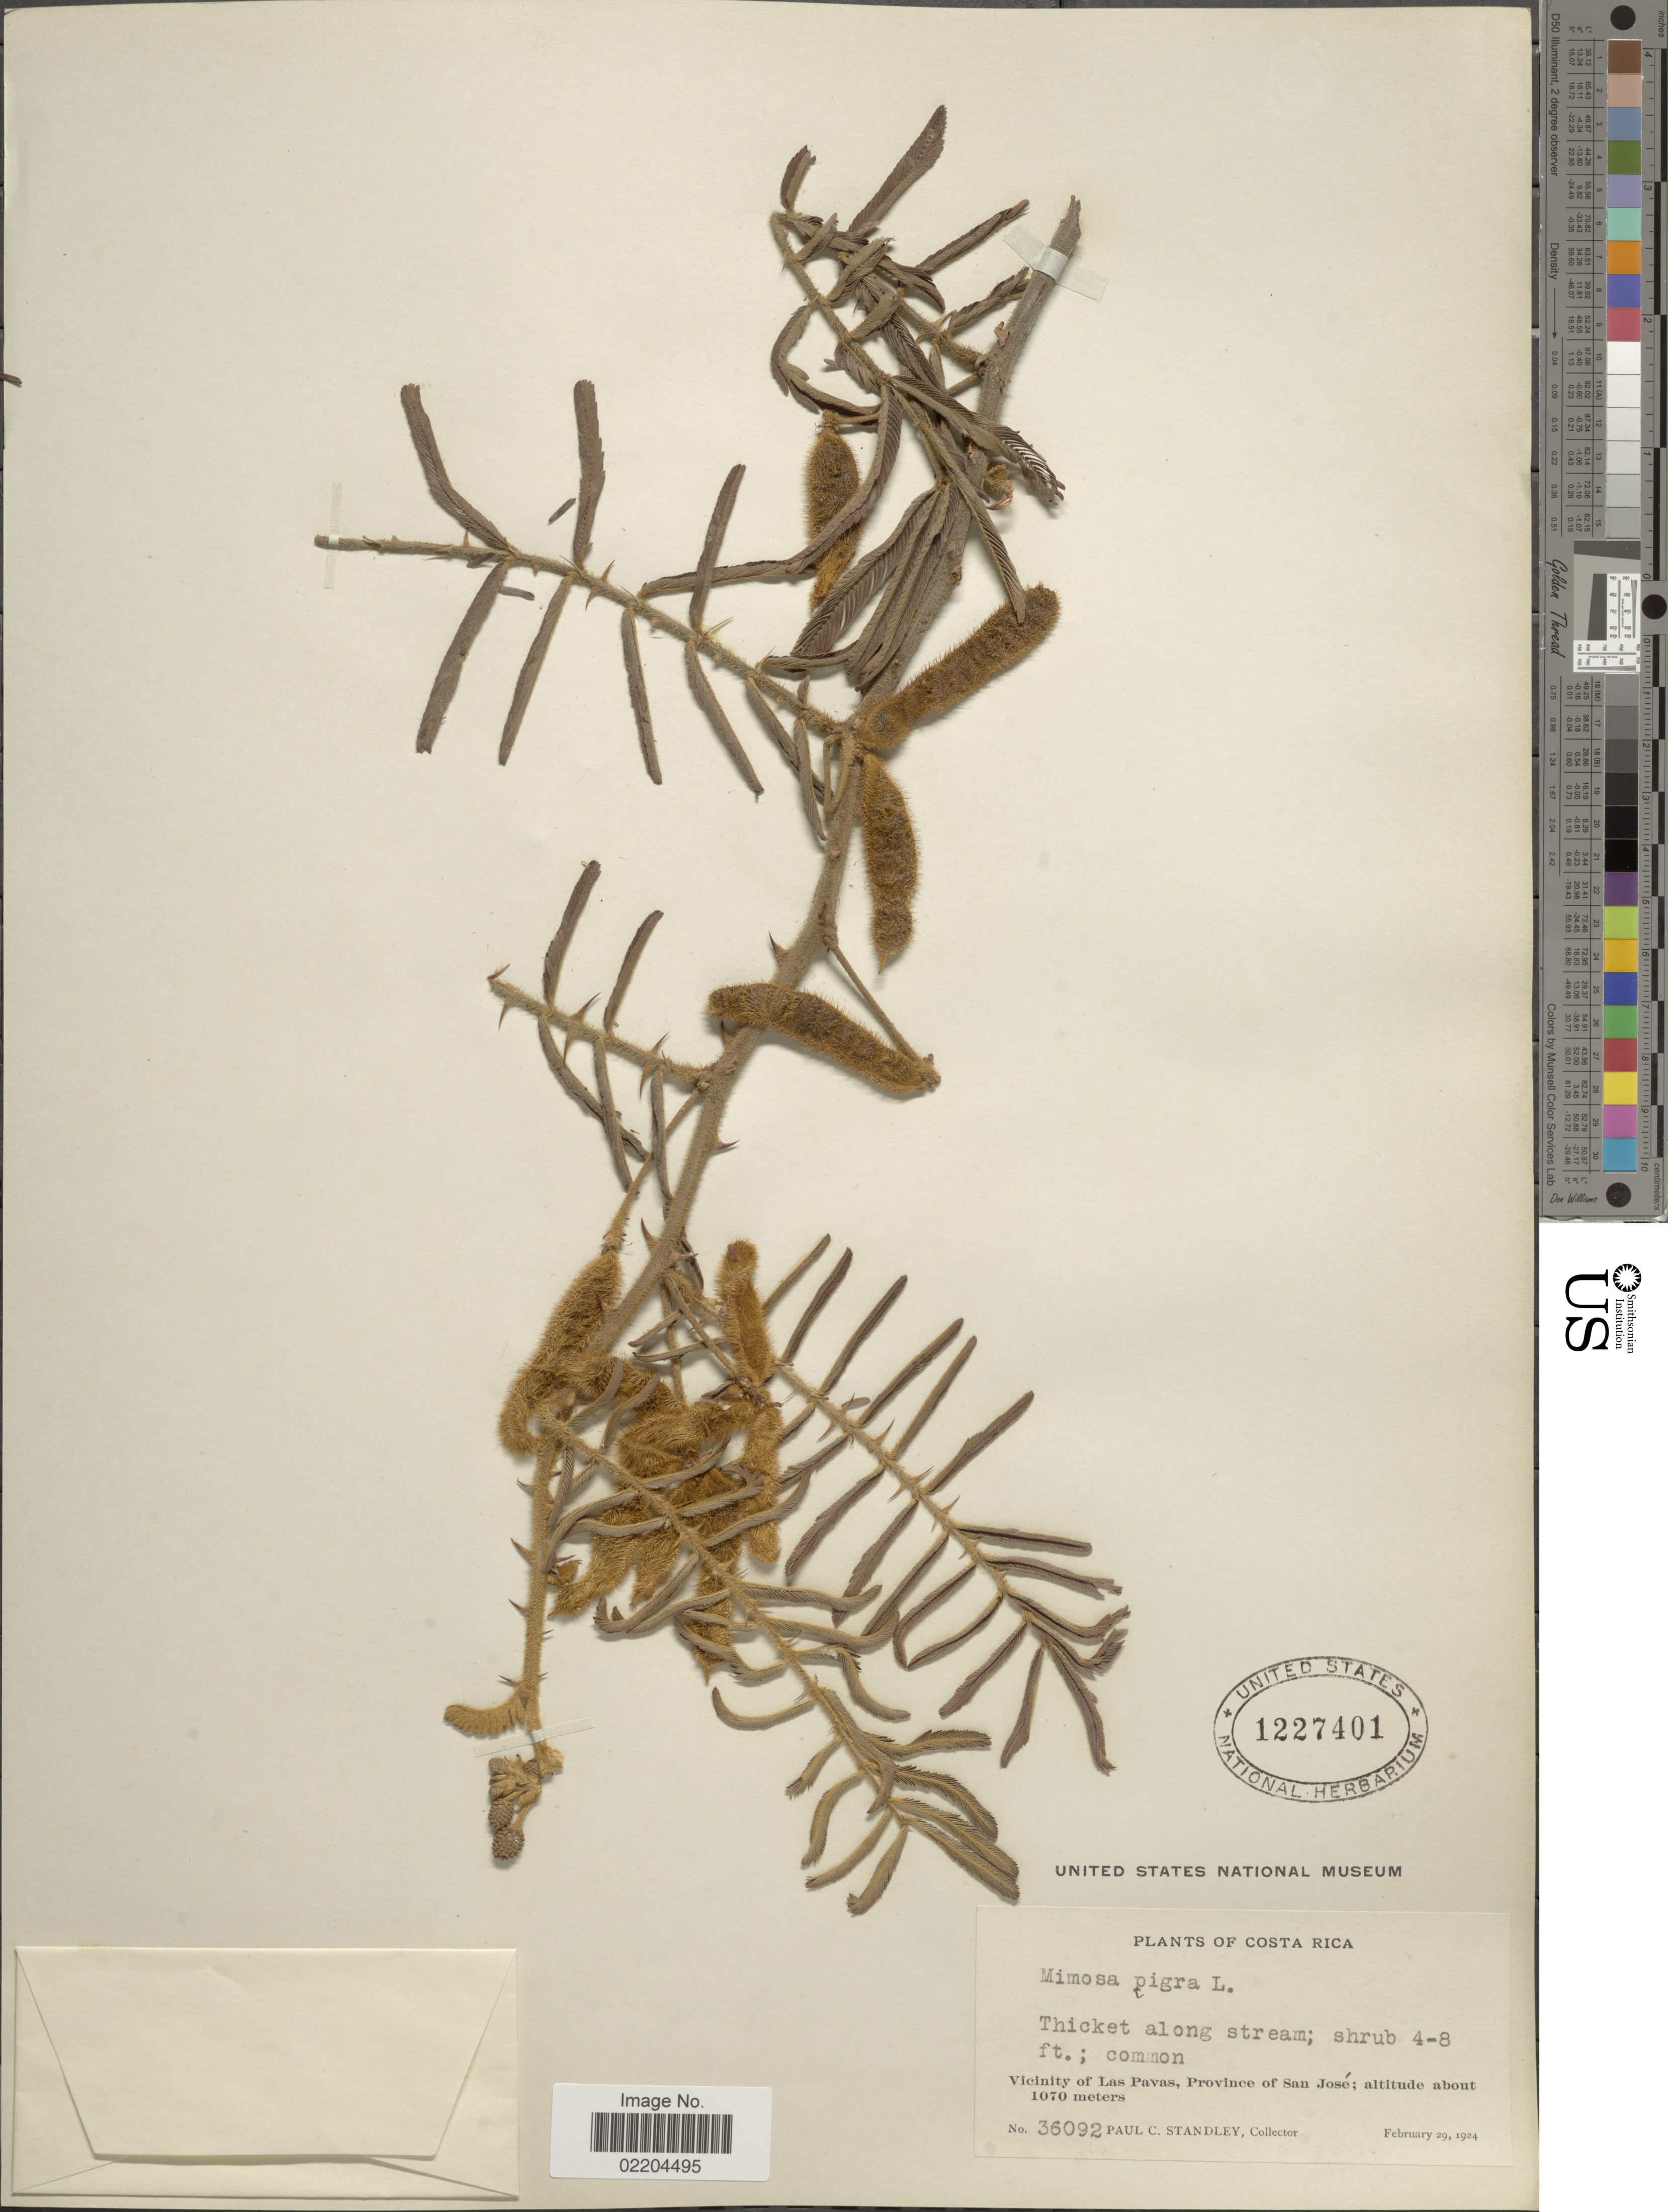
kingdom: Plantae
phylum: Tracheophyta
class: Magnoliopsida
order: Fabales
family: Fabaceae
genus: Mimosa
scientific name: Mimosa pigra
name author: L.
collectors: P. C. Standley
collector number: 36092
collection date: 1924-02-29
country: Costa Rica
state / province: San José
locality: Vicinity of Las Pavas, Province of San Jose.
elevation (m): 1070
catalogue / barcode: US 1227401